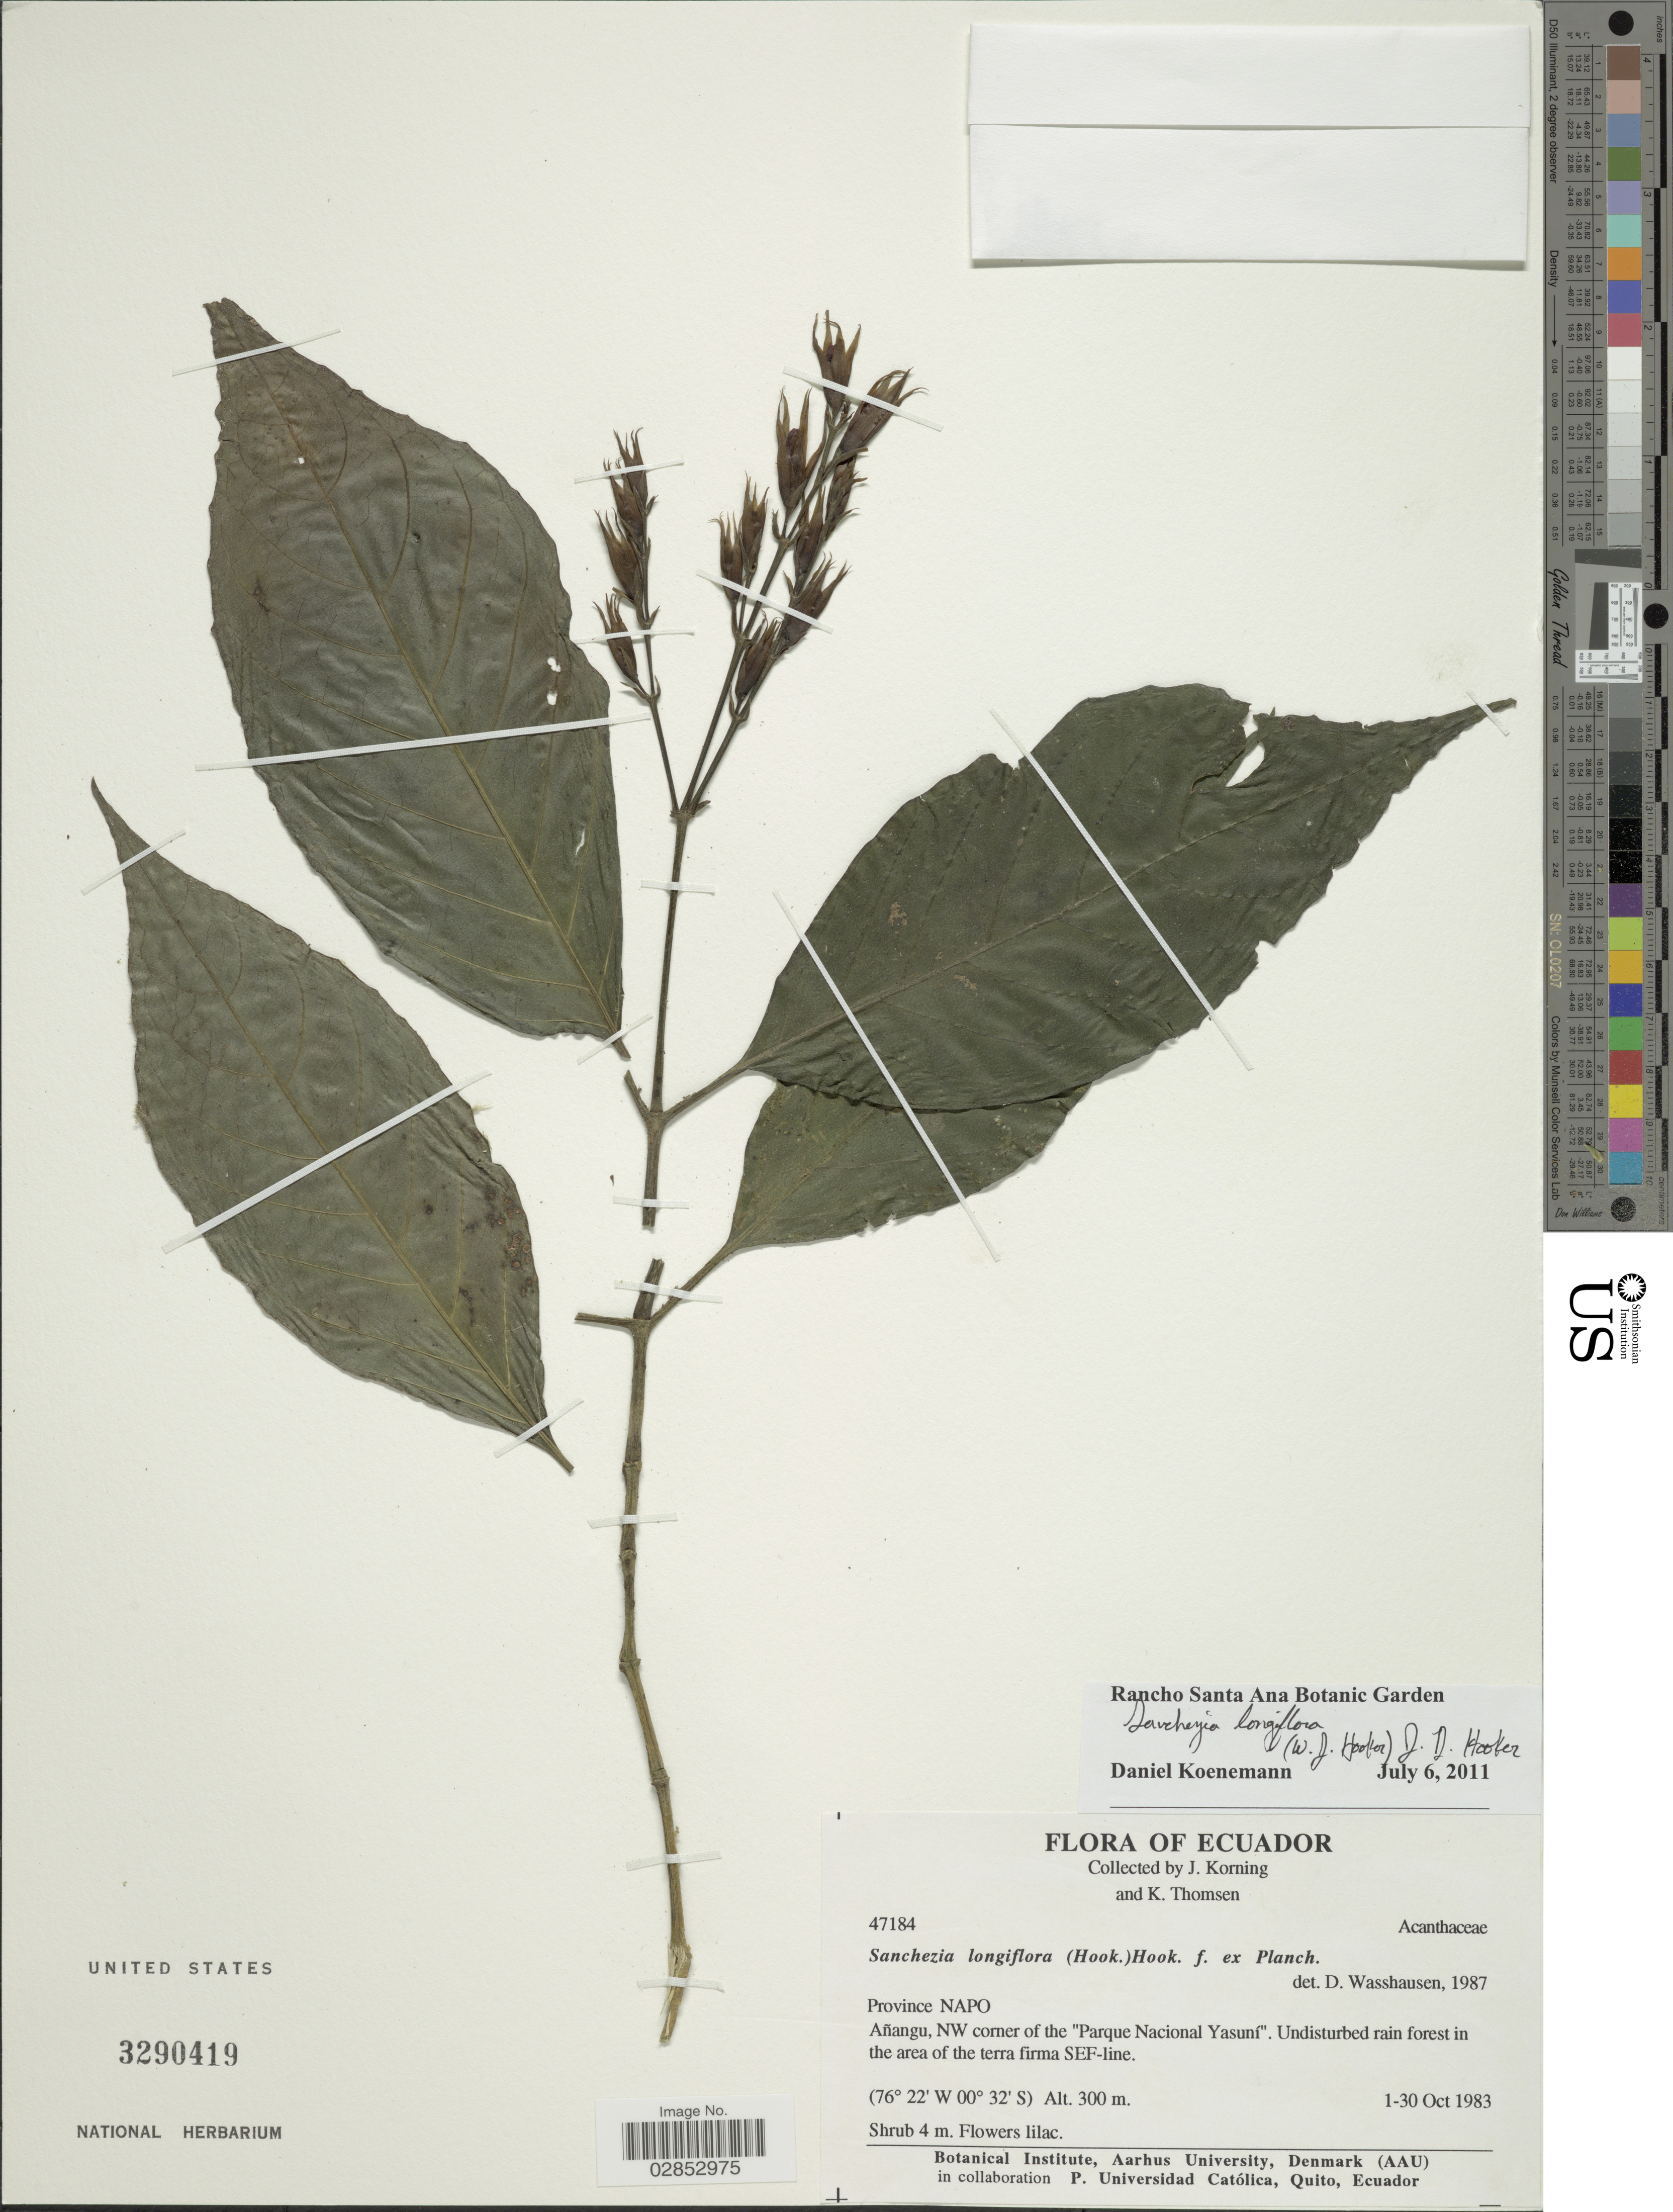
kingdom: Plantae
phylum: Tracheophyta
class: Magnoliopsida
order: Lamiales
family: Acanthaceae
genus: Sanchezia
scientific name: Sanchezia longiflora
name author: (Hook. f.) Hook. f. ex Planch.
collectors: J. Korning & K. Thomsen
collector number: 47184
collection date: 1983-10-01/1983-10-30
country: Ecuador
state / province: Napo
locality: Añangu, NW corner of the "Parque Nacional Yasuní".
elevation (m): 300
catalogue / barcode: US 3290419